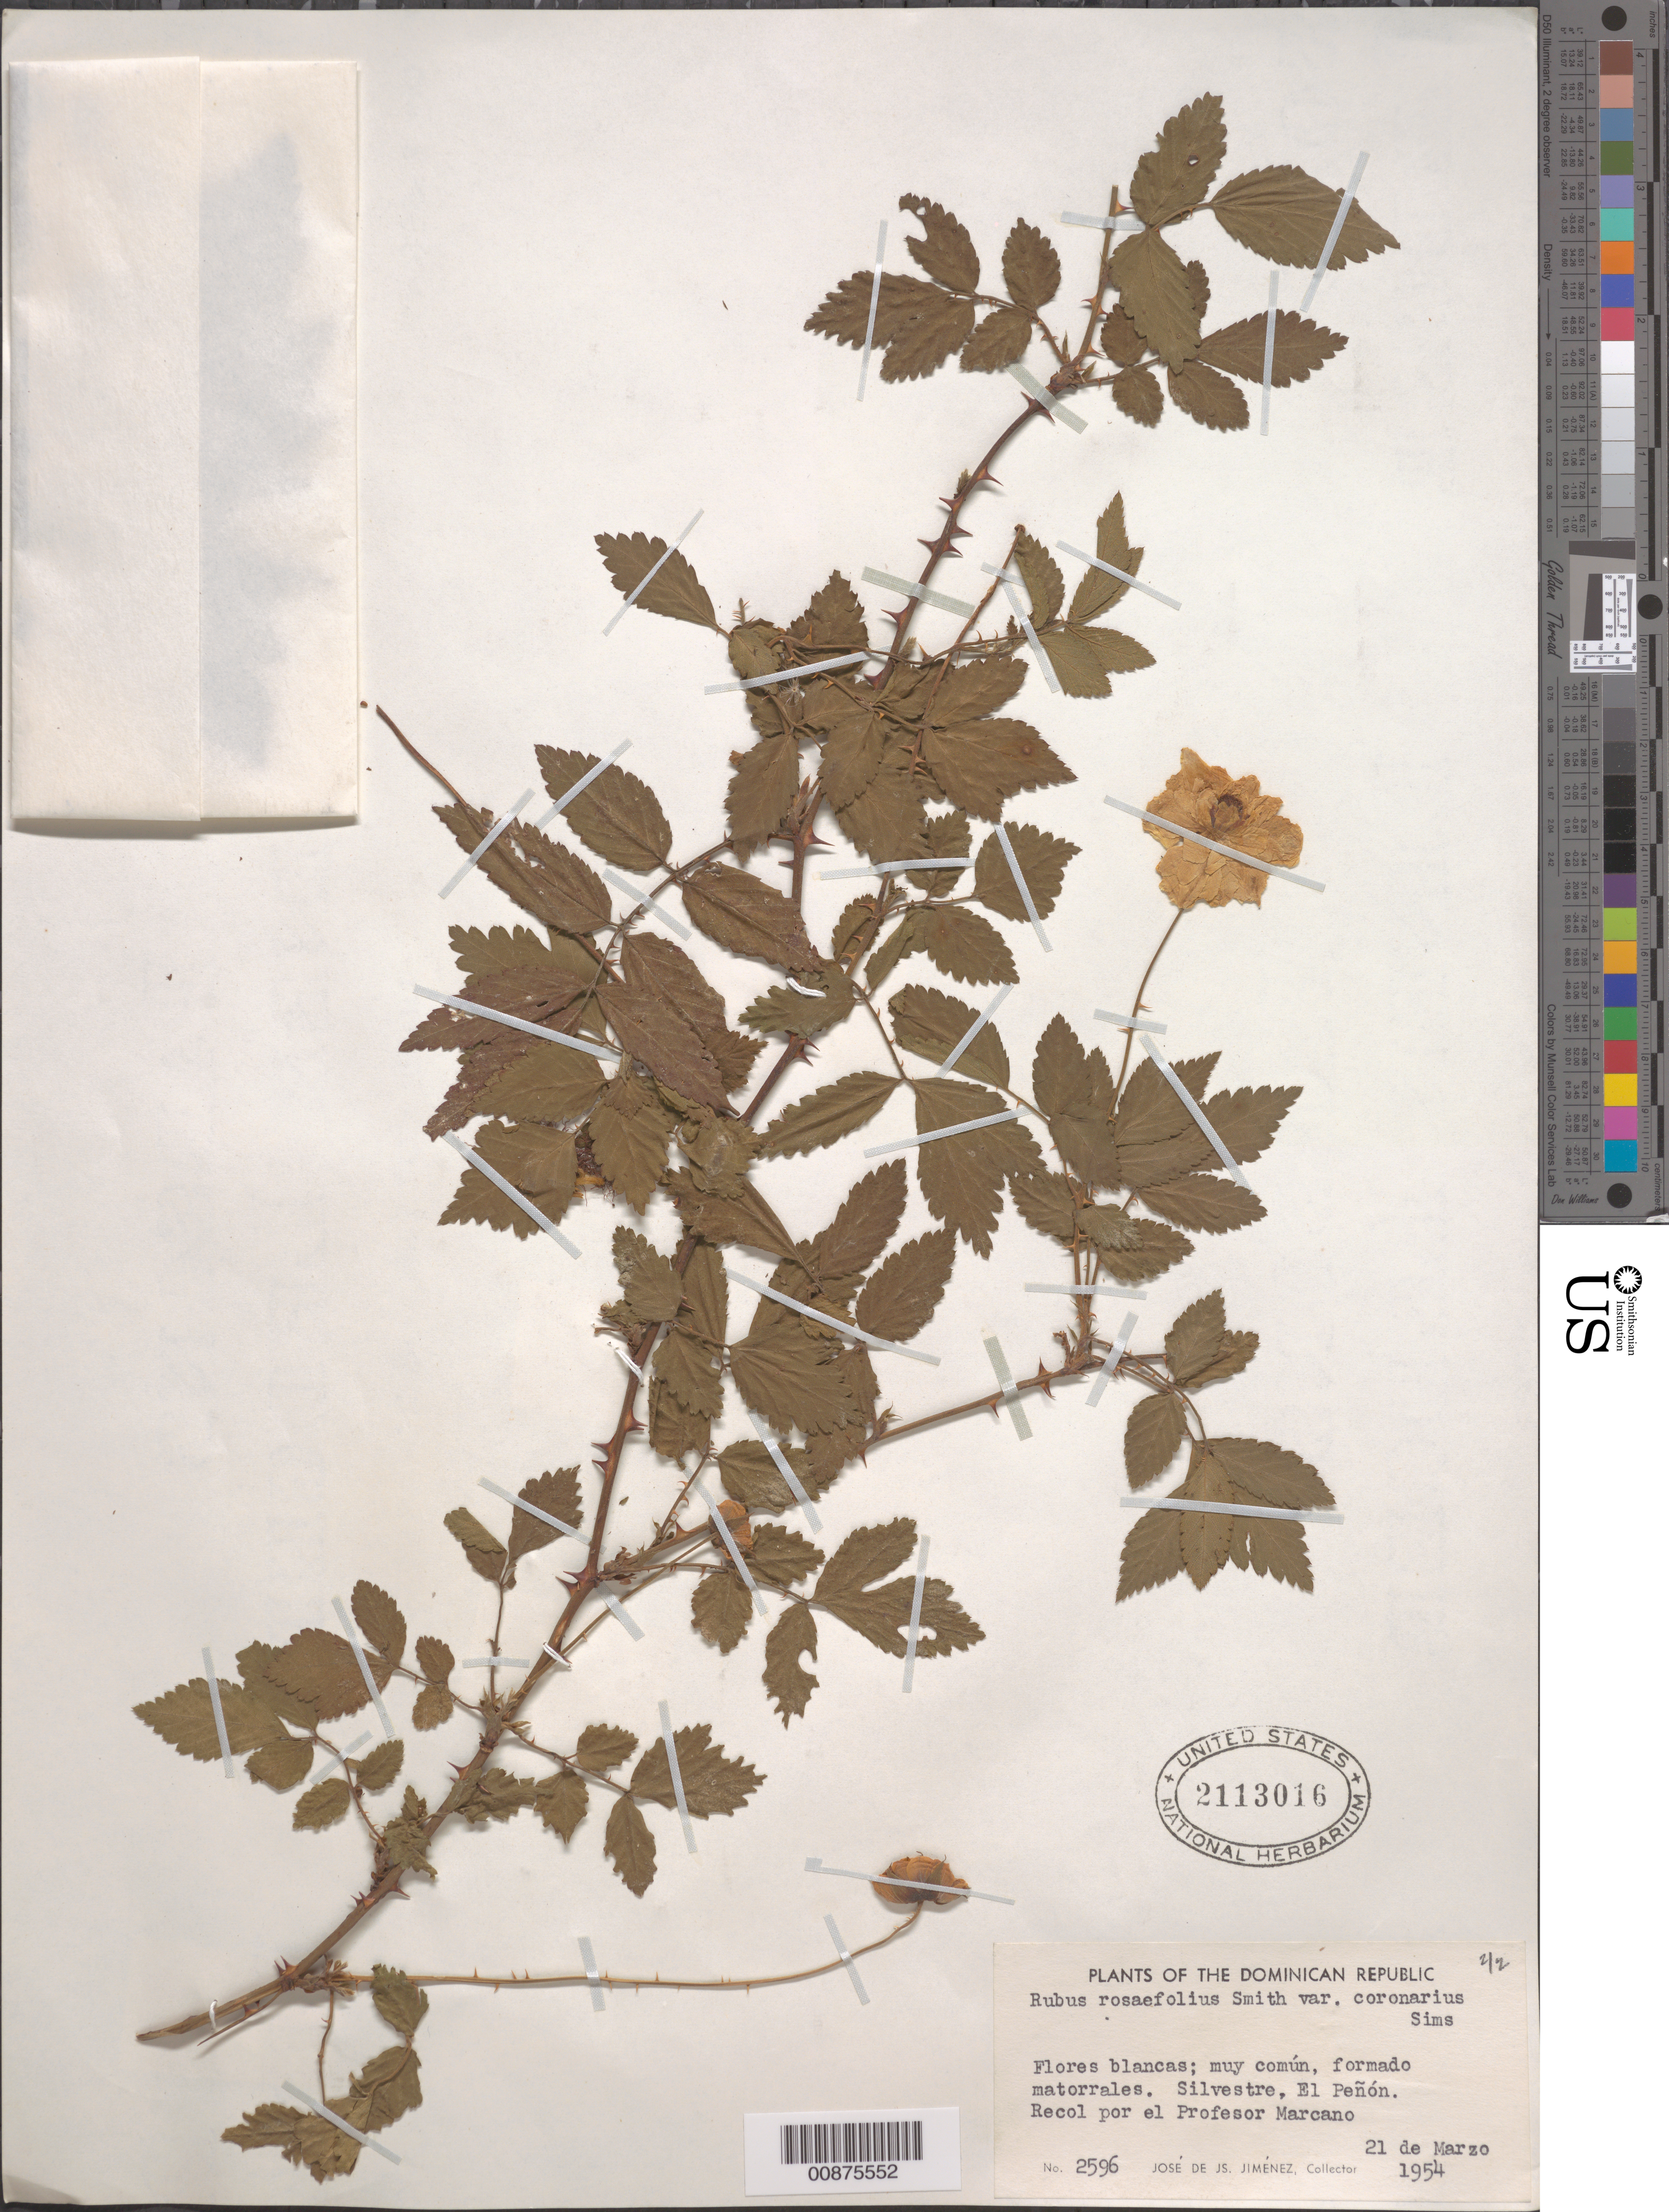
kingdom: Plantae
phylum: Tracheophyta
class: Magnoliopsida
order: Rosales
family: Rosaceae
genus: Rubus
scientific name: Rubus coronarius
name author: (Sims) Sweet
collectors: J. J. Jiménez Almonte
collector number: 2596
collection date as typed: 21 Mar 1954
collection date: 1954-03-21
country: Dominican Republic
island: Hispaniola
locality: El Peñon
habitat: Silvestre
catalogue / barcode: US 2113016